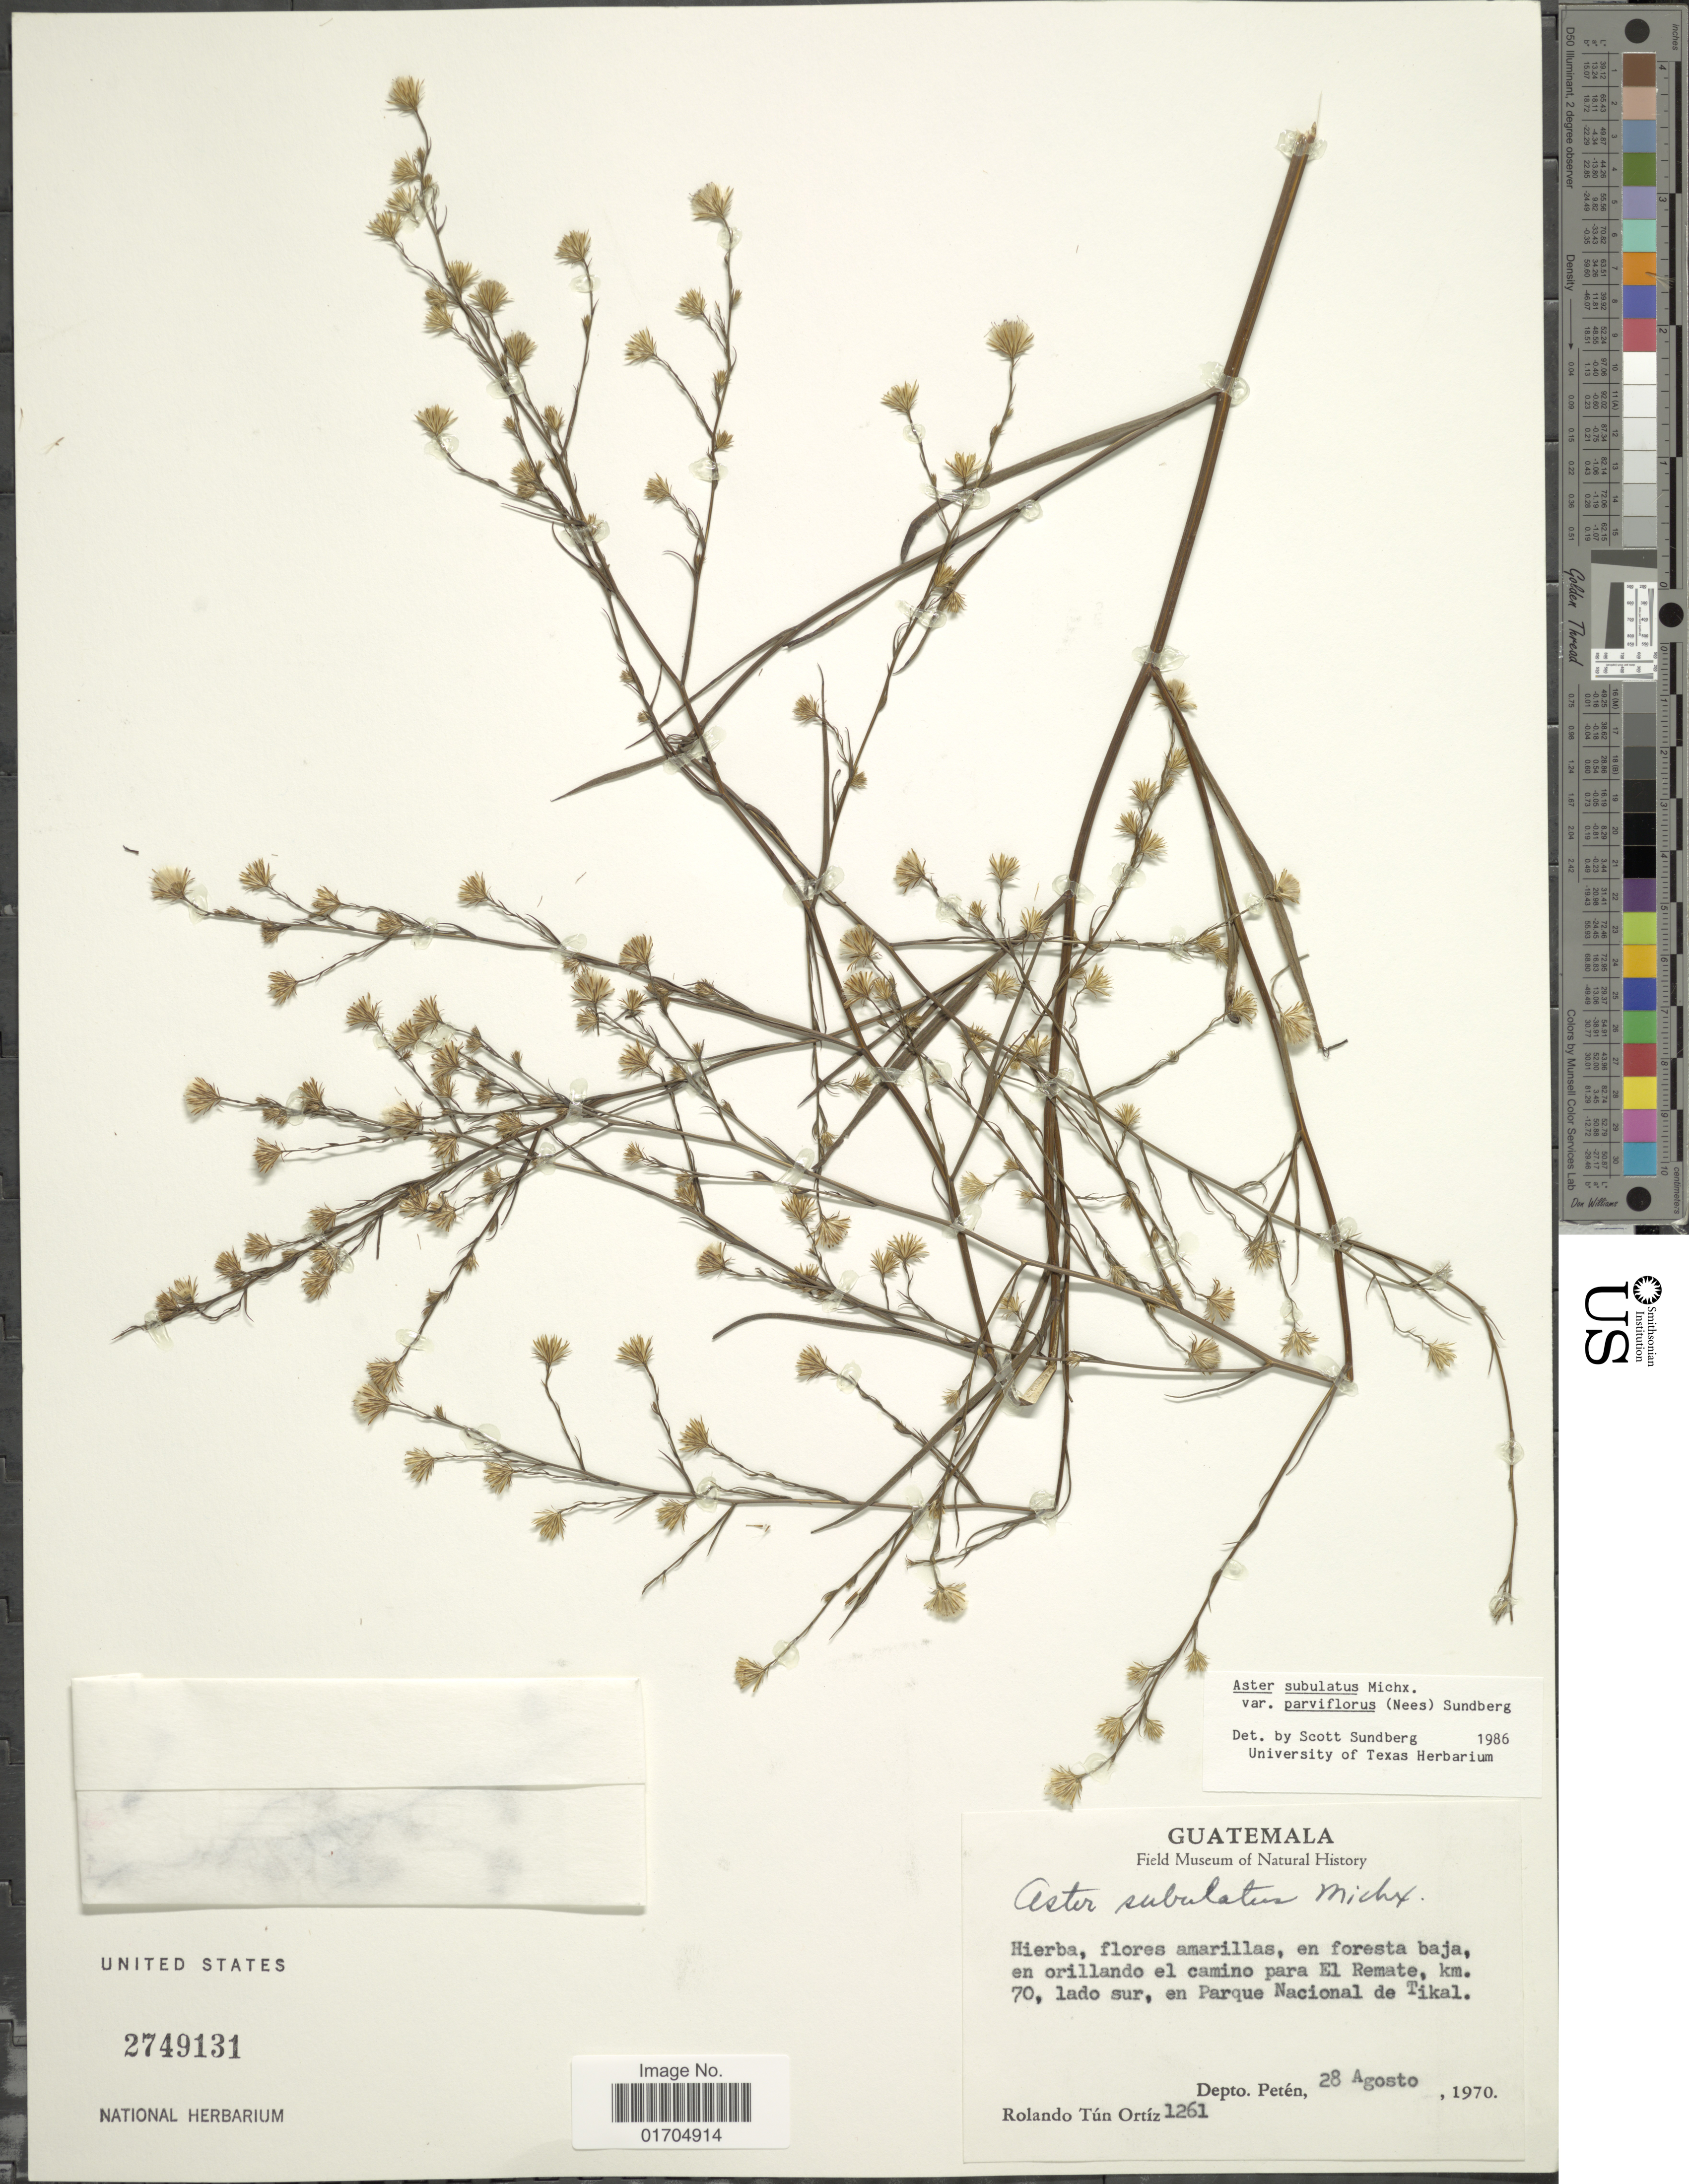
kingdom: Plantae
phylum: Tracheophyta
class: Magnoliopsida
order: Asterales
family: Asteraceae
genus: Symphyotrichum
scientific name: Symphyotrichum subulatum var. parviflorum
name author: (Nees) S.D. Sundb.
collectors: R. T. Ortíz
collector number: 1261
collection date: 1970-08-28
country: Guatemala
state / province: El Petén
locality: Flores amarillas, en foresta baja, en orillando el camino para El Remate, km. 70, lado sur, en Parque Nacional de Tikal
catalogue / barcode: US 2749131